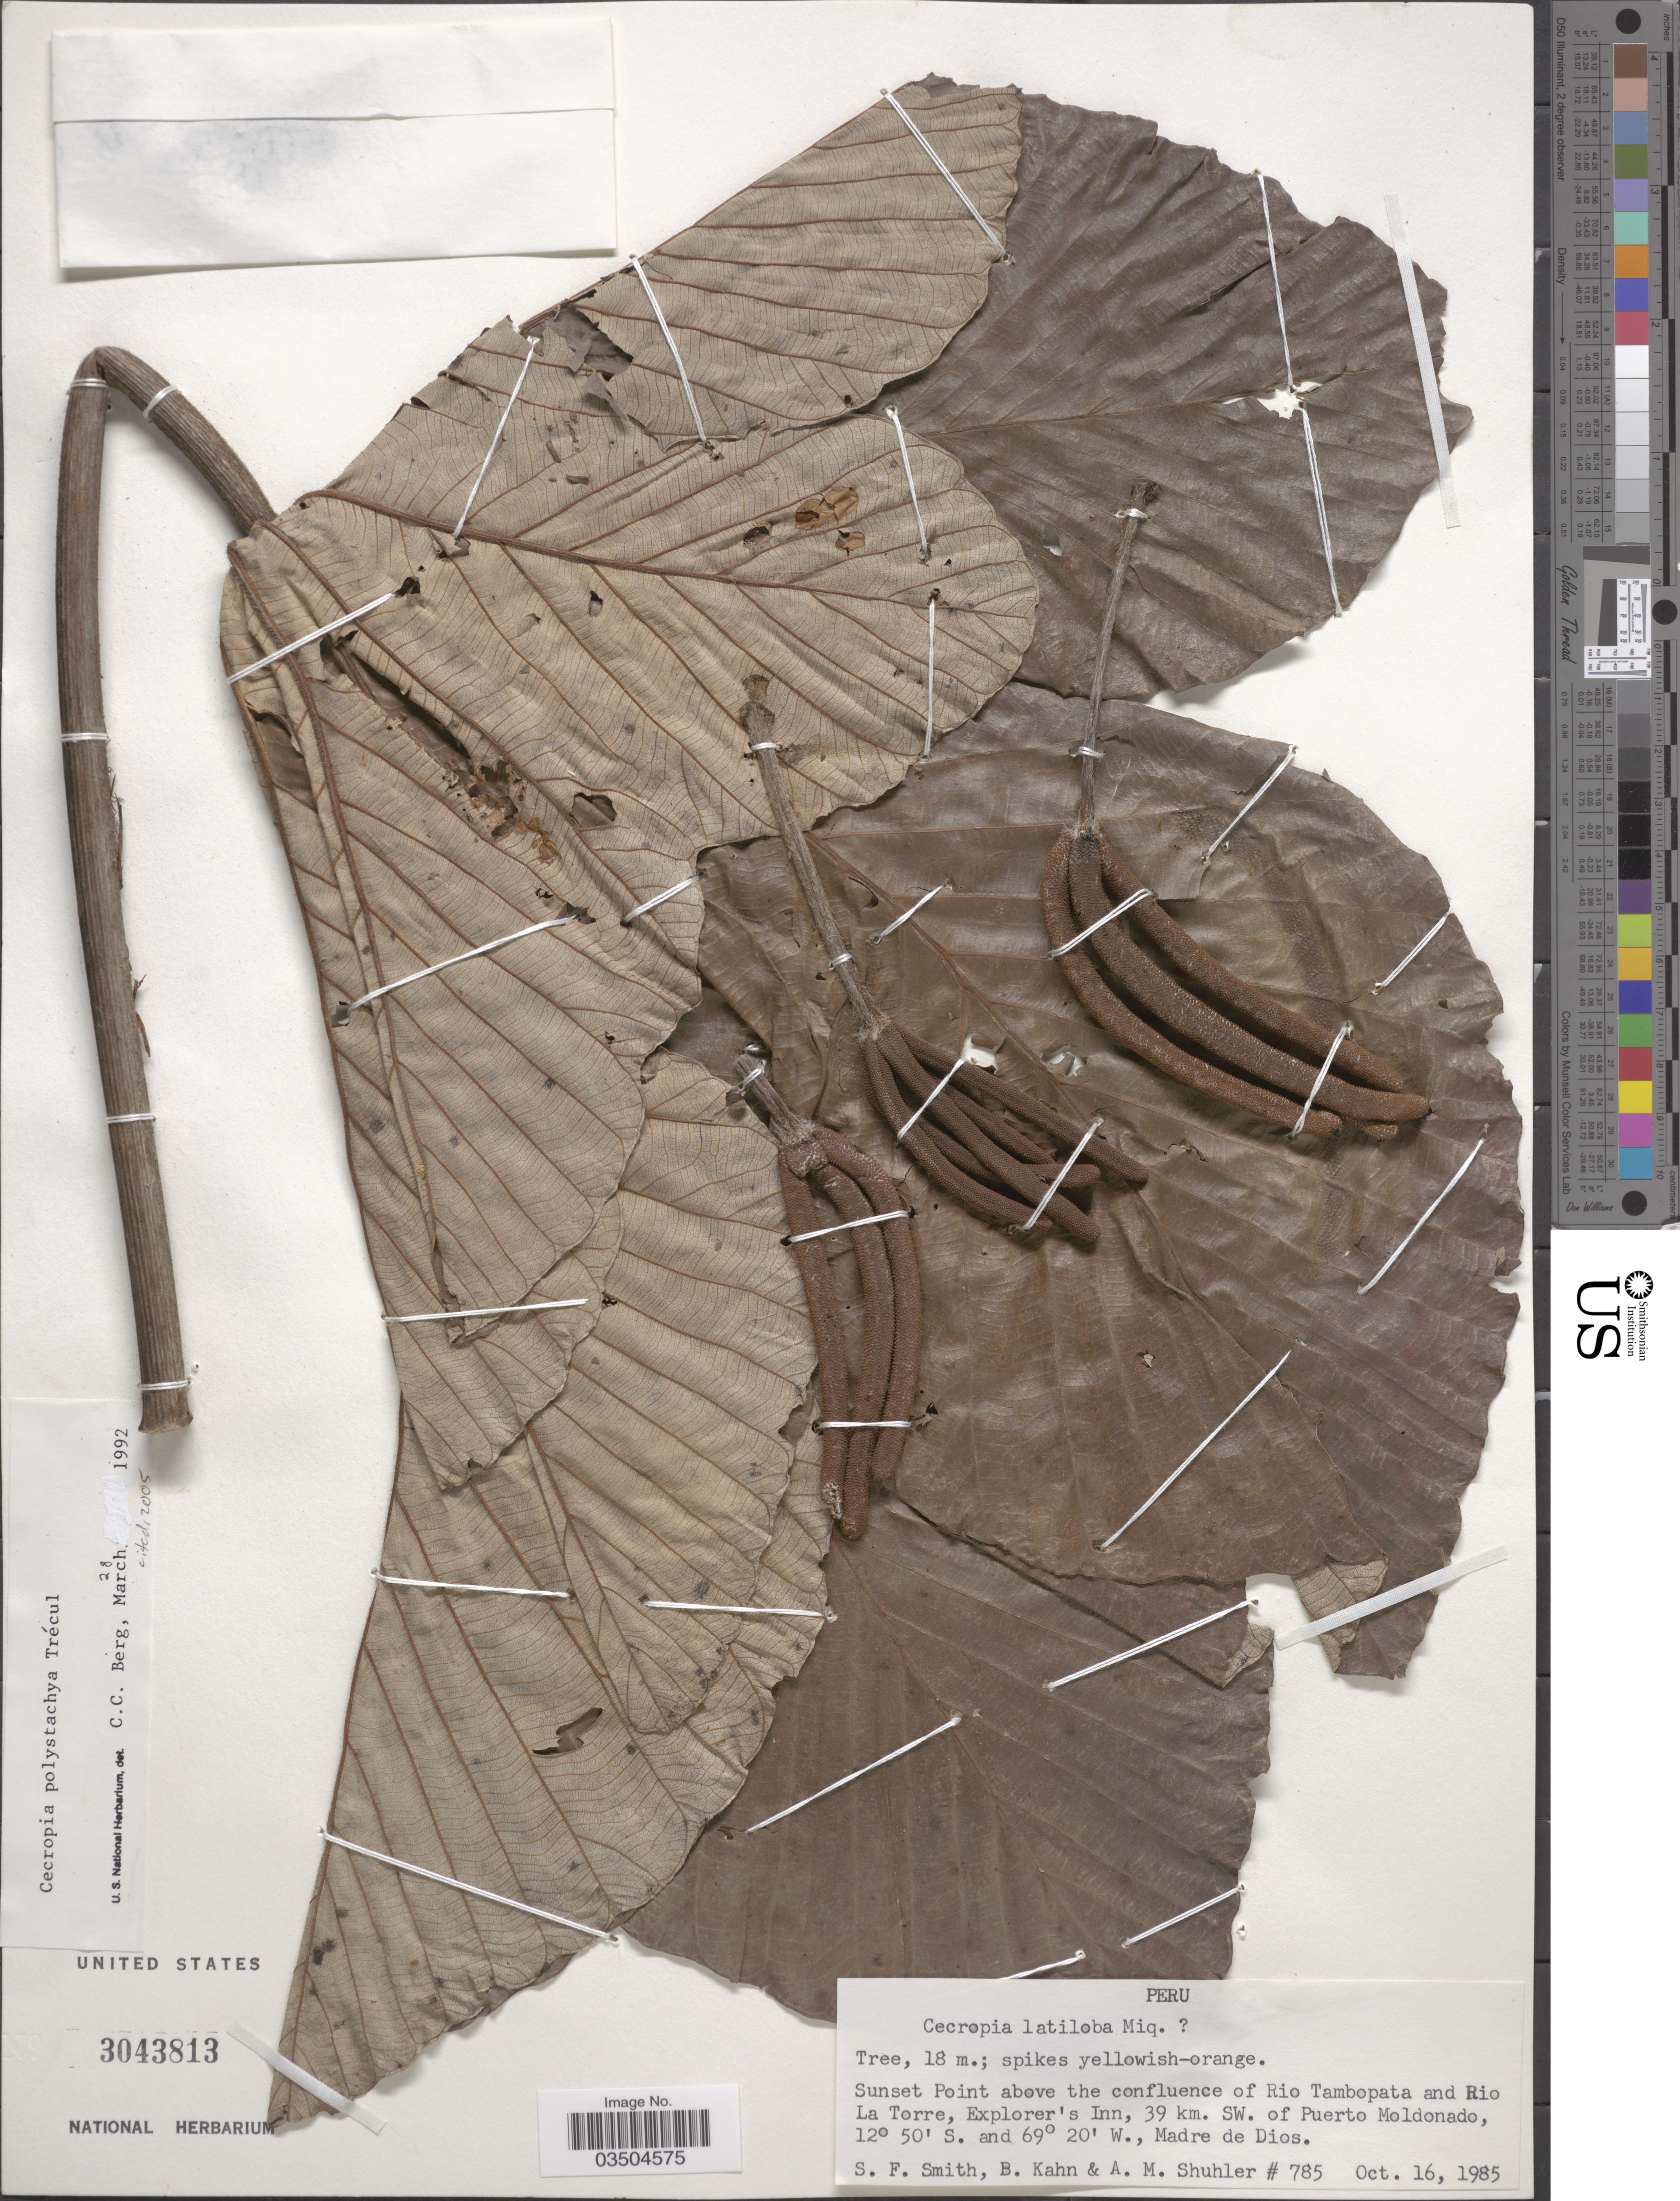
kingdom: Plantae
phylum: Tracheophyta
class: Magnoliopsida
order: Rosales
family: Urticaceae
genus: Cecropia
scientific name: Cecropia polystachya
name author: Trécul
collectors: S.F. Smith, B. Kahn & A. Shuhler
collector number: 785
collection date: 1985-10-16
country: Peru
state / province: Madre de Dios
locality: Sunset Point above the confluence of Rio Tambopata and Rio La Torre, Explorer's Inn, 39 km. SW. of Puerto Moldonado.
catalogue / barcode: US 3043813